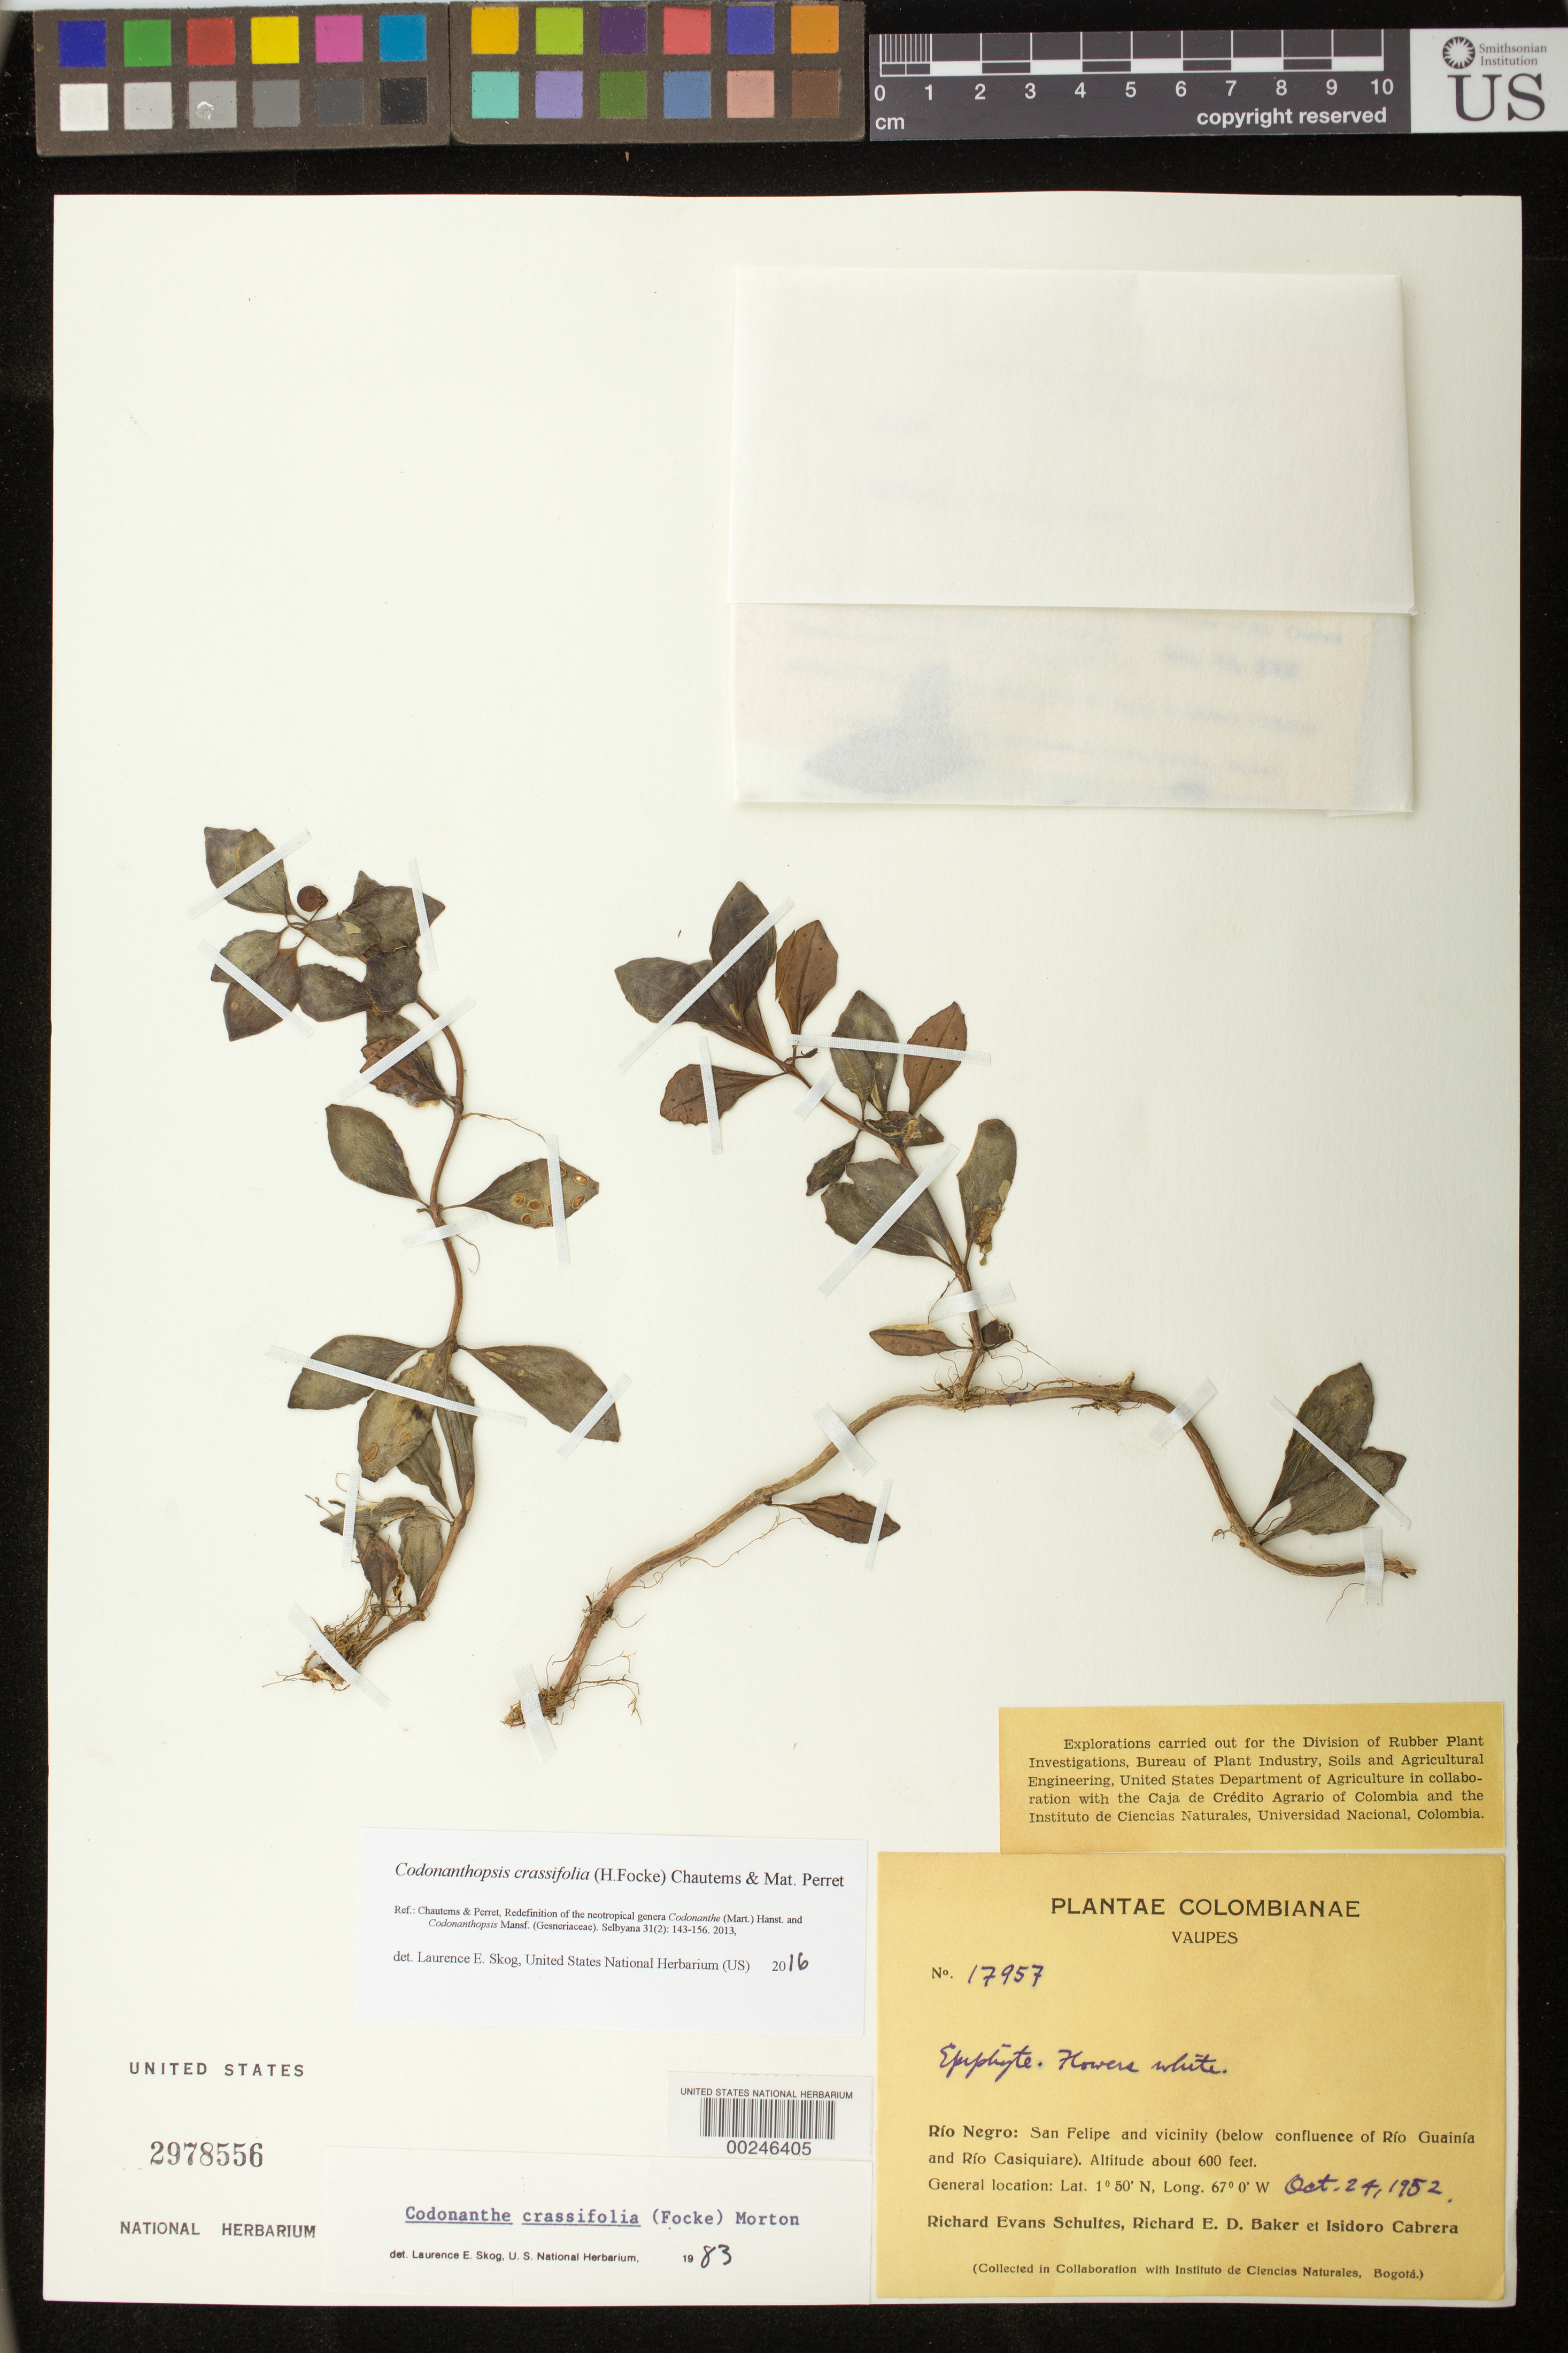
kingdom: Plantae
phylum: Tracheophyta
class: Magnoliopsida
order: Lamiales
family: Gesneriaceae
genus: Codonanthopsis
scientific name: Codonanthopsis crassifolia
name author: (H. Focke) Chautems & Mat.Perret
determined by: Skog, Laurence E.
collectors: R. E. Schultes, R. E. D. Baker & I. Cabrera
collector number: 17957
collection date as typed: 24 Oct 1952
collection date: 1952-10-24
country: Colombia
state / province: Vaupés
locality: Rio Negro, San Felipe and vicinity (below confluence of Rio Guainia and Rio Casiquiare)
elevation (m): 183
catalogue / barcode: US 2978556